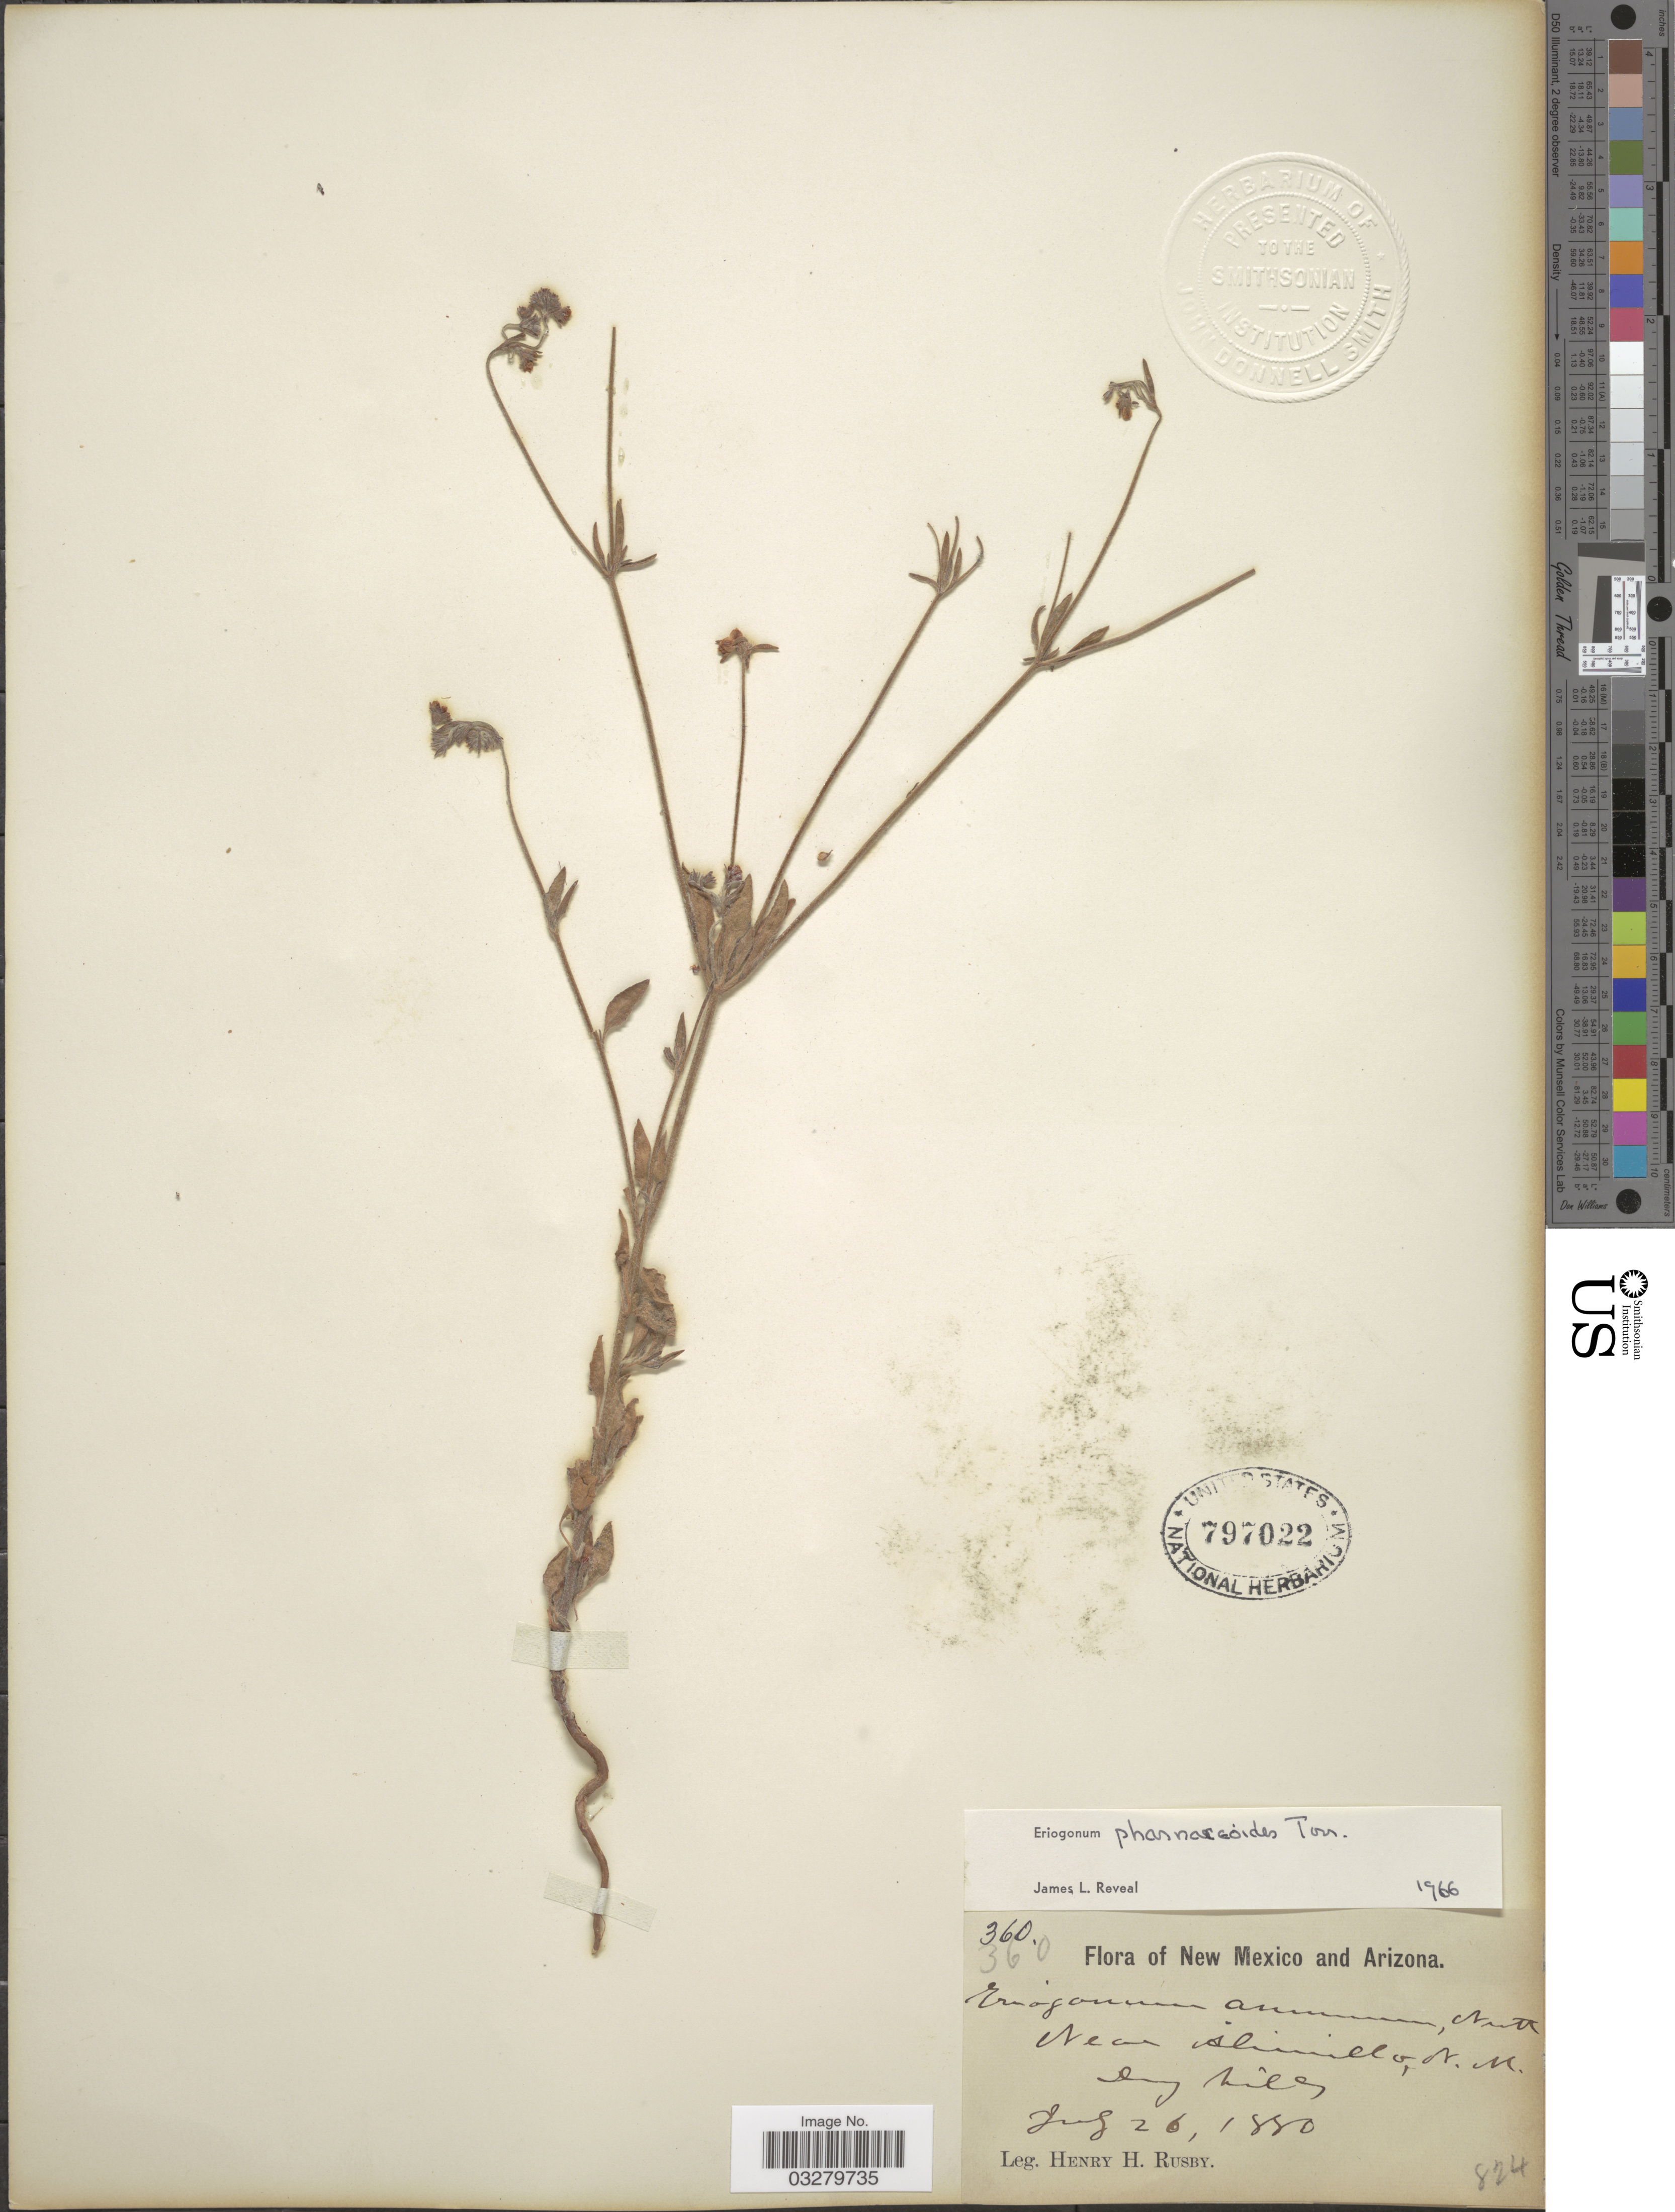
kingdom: Plantae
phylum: Tracheophyta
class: Magnoliopsida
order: Caryophyllales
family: Polygonaceae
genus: Eriogonum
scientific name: Eriogonum pharnaceoides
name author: Torr.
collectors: H. H. Rusby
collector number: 360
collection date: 1880-07-26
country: United States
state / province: New Mexico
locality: Near Alamillo.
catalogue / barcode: US 797022